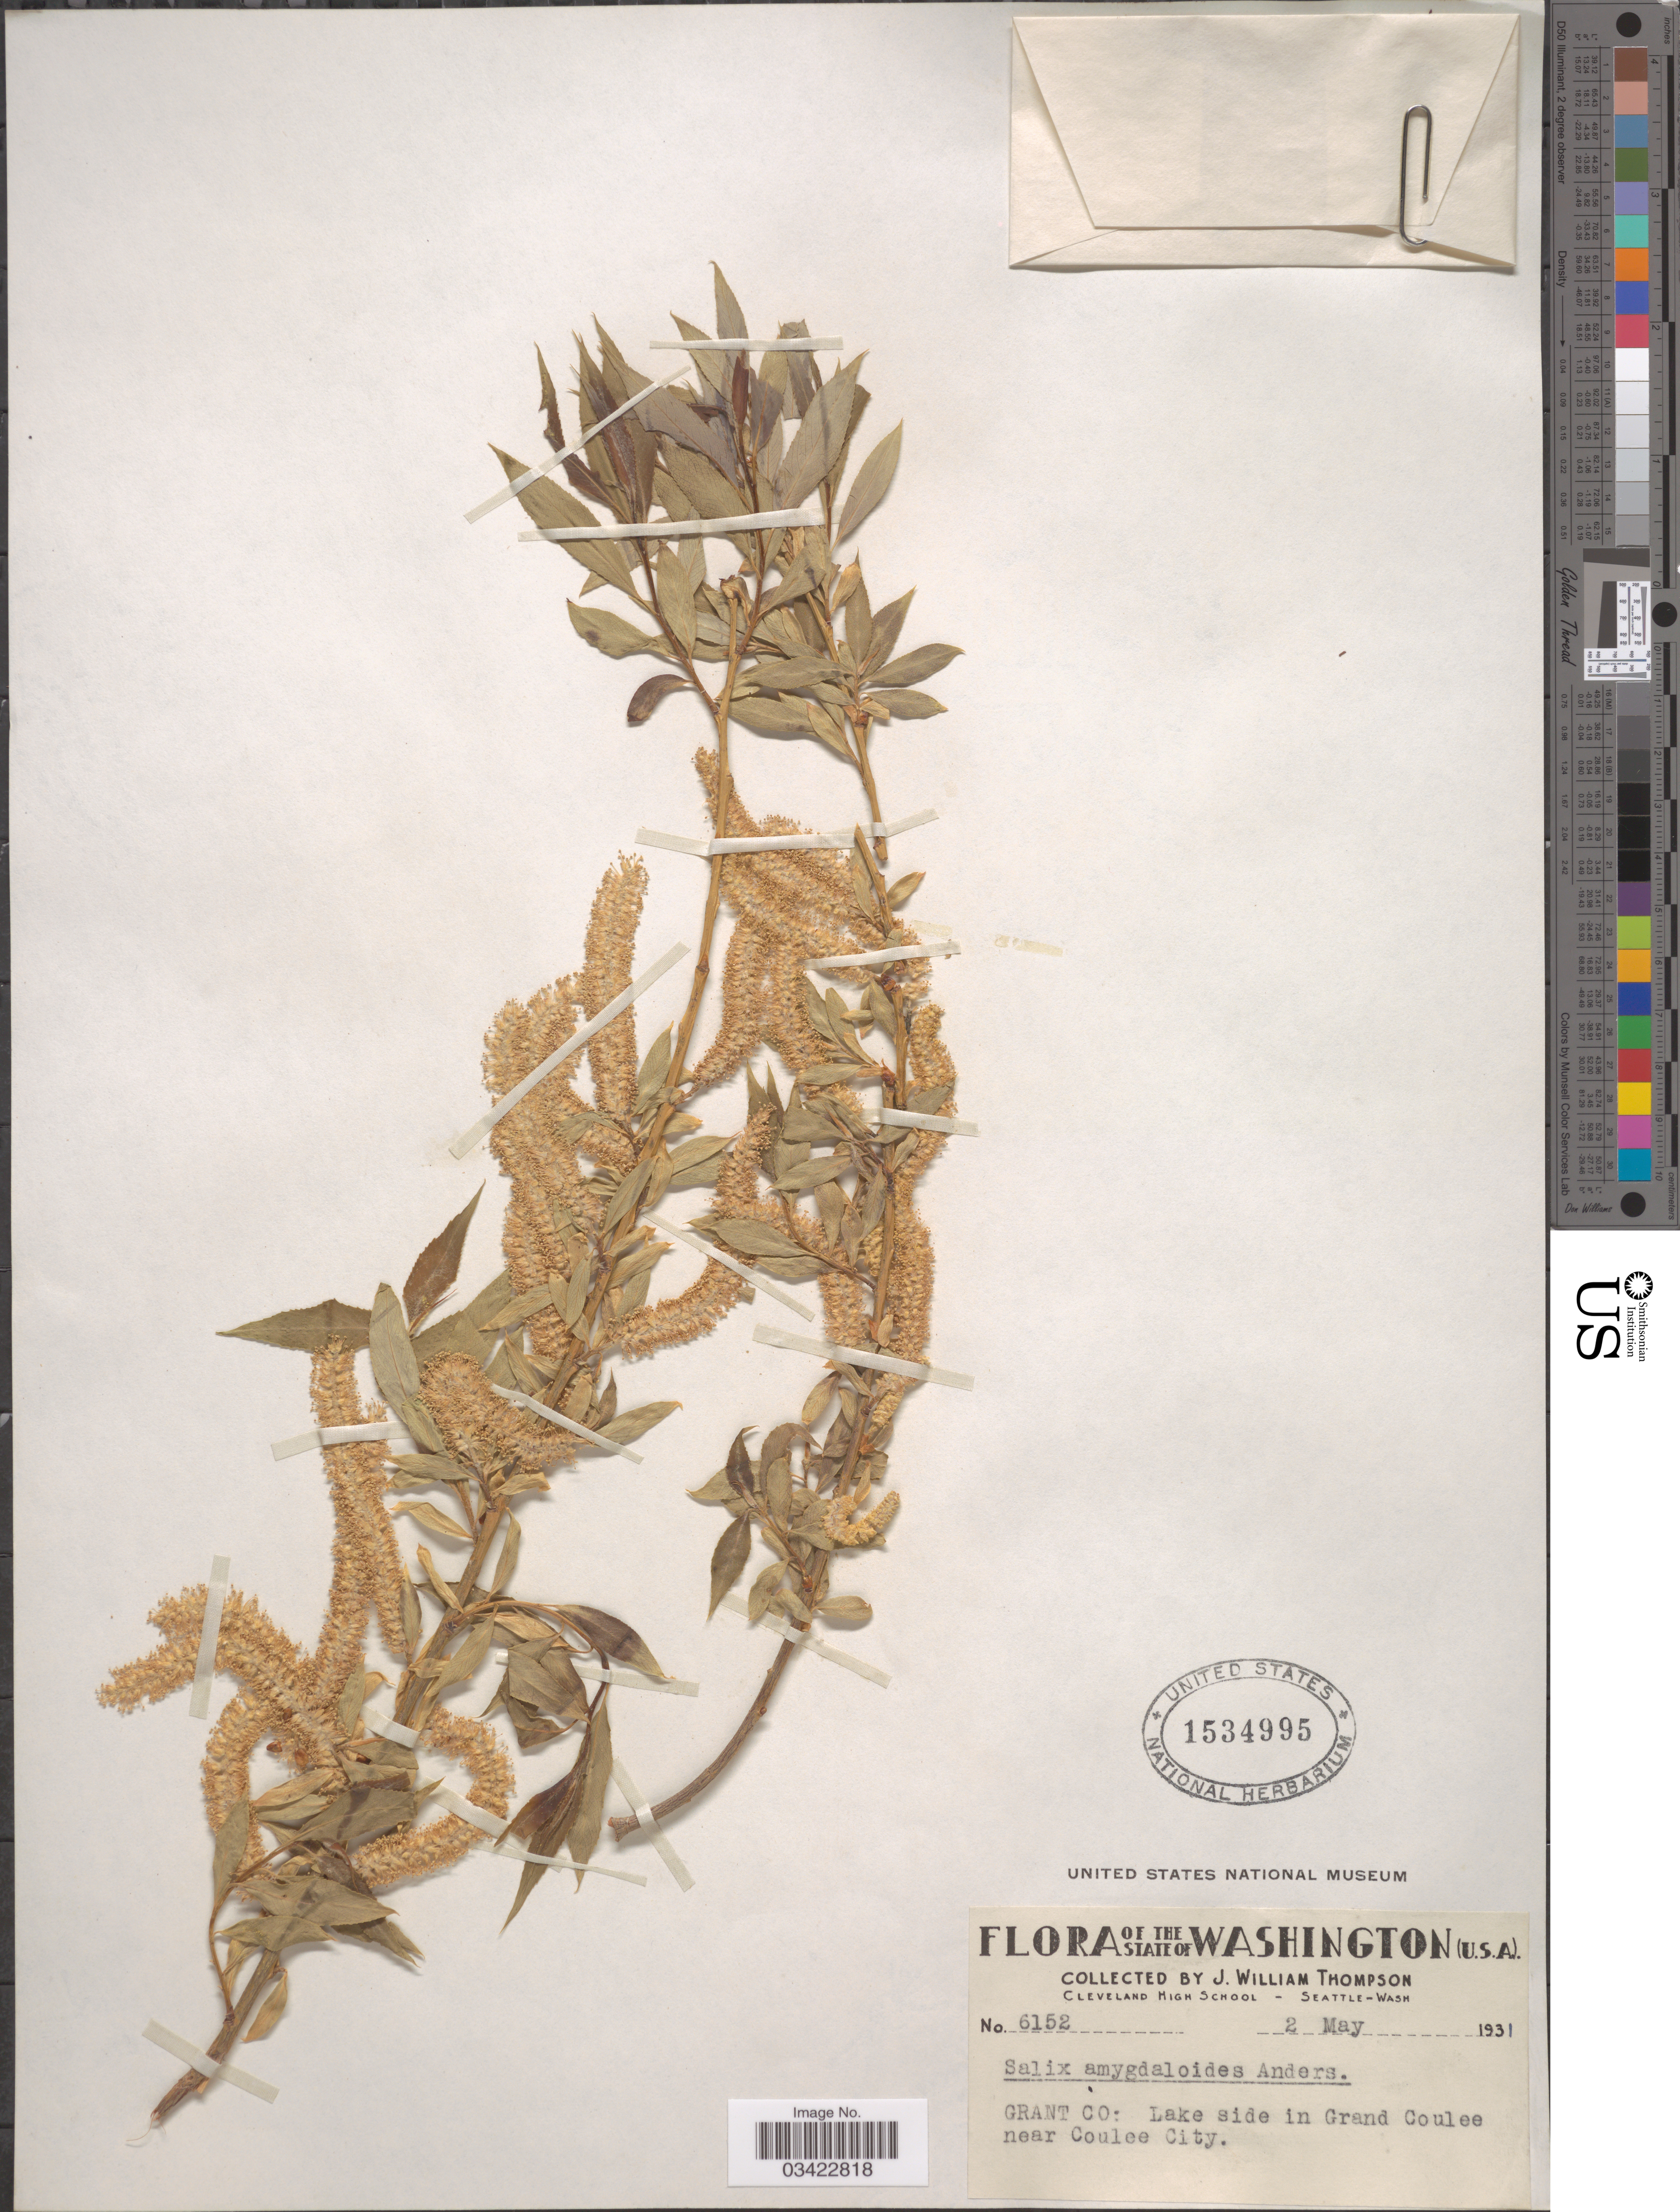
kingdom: Plantae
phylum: Tracheophyta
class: Magnoliopsida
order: Malpighiales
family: Salicaceae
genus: Salix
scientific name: Salix amygdaloides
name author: Andersson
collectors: J. W. Thompson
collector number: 6152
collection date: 1931-05-02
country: United States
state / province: Washington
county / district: Grant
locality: Grant Co: Lake side in Grand Coulee near Coulee City.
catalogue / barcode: US 1534995